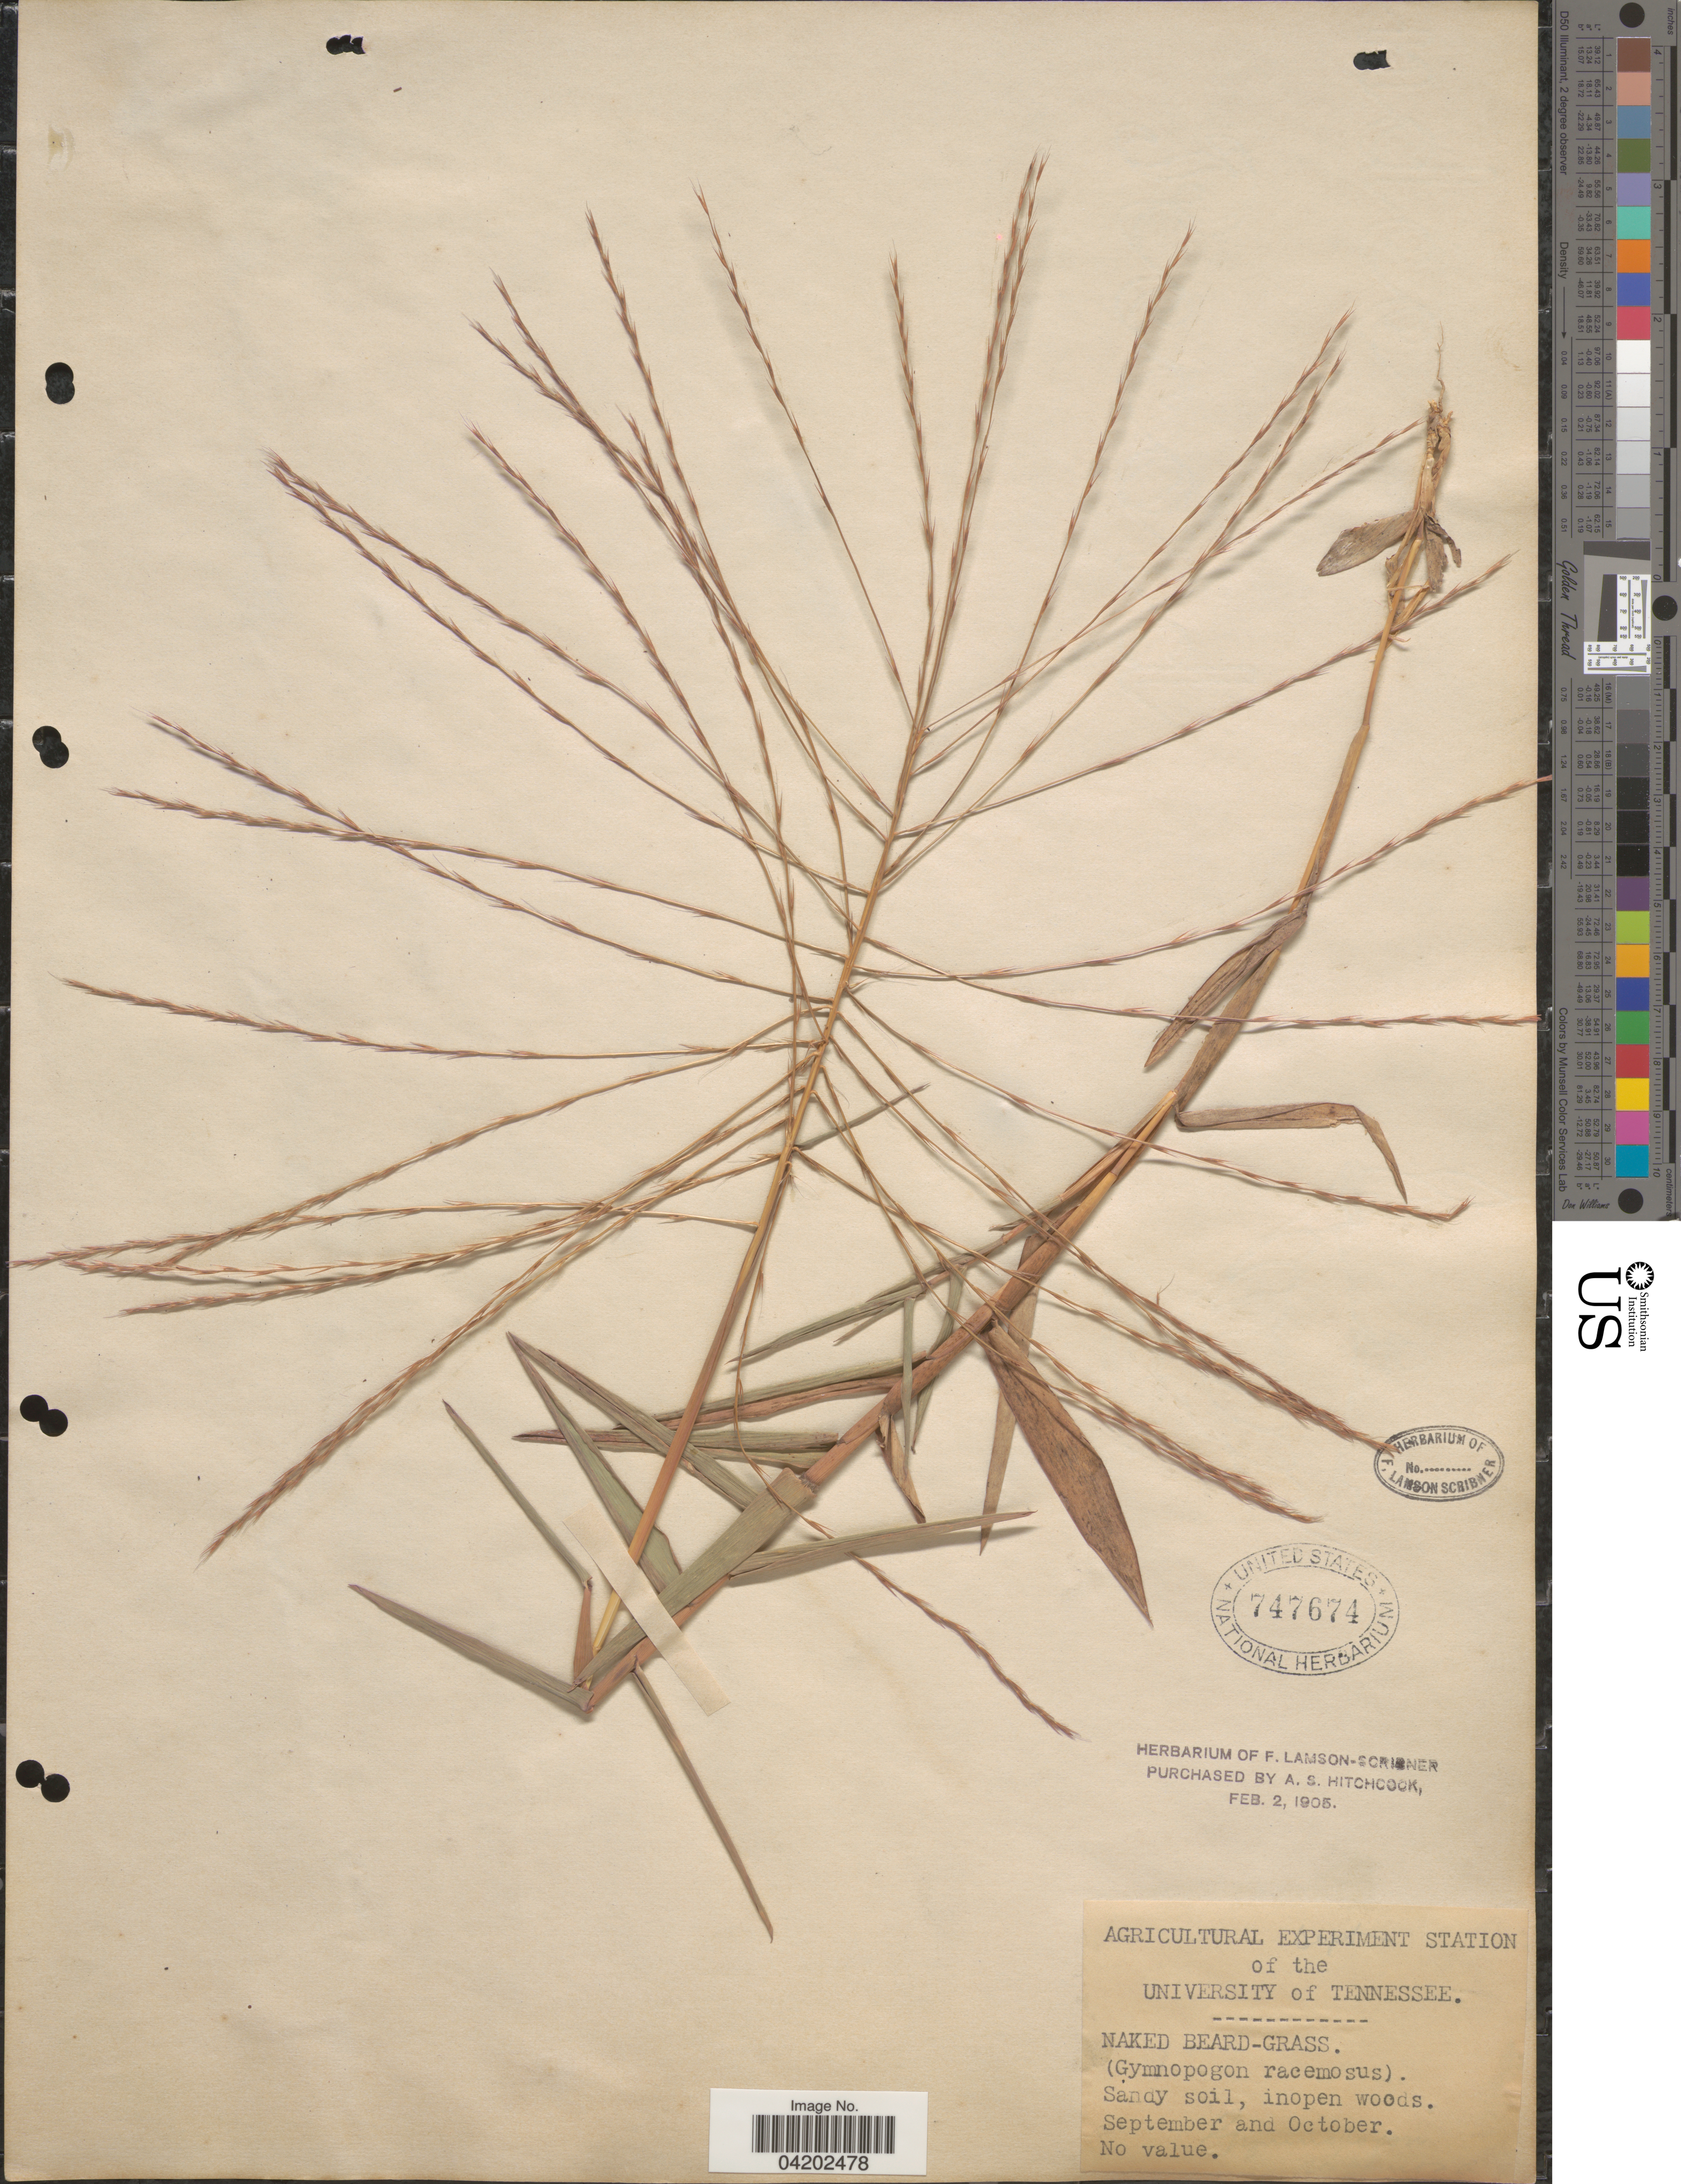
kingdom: Plantae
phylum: Tracheophyta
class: Liliopsida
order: Poales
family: Poaceae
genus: Gymnopogon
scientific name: Gymnopogon ambiguus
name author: (Michx.) Britton, Stearns & Poggenb.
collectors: University of Tennessee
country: United States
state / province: Tennessee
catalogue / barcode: US 747674